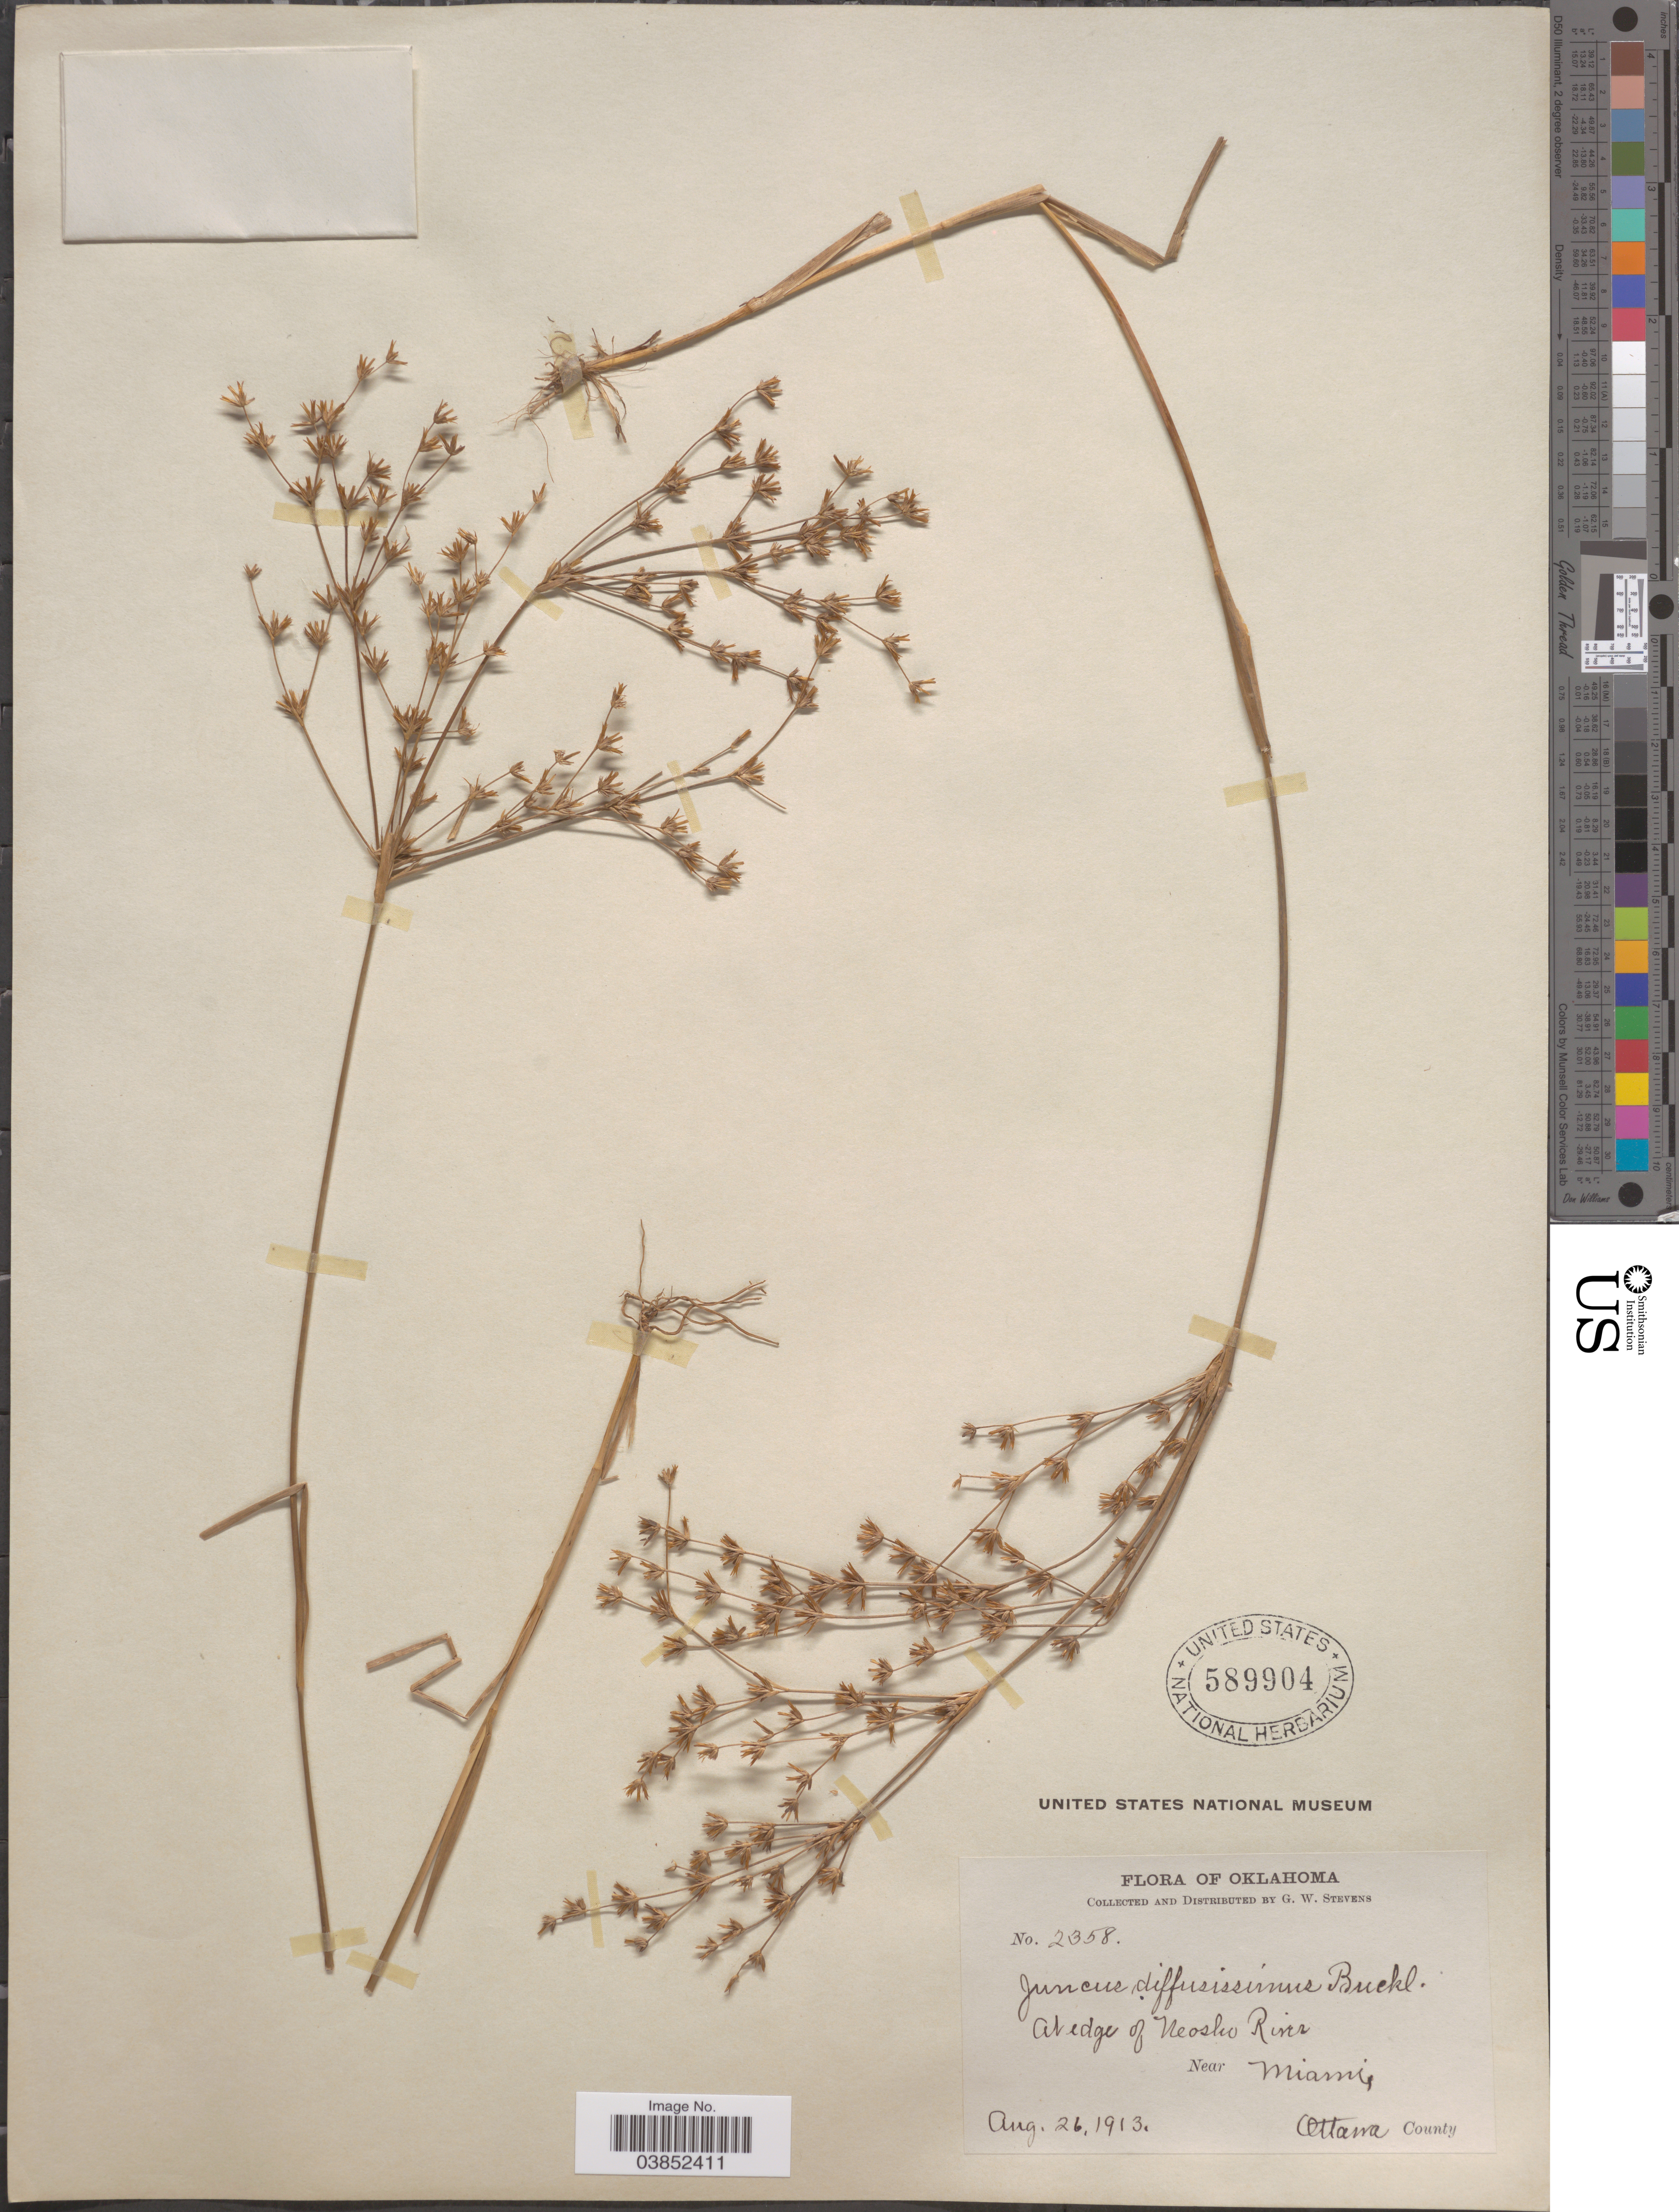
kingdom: Plantae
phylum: Tracheophyta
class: Liliopsida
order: Poales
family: Juncaceae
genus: Juncus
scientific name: Juncus diffusissimus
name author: Buckley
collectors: G. W. Stevens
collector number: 2358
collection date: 1913-08-26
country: United States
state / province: Oklahoma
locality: At edge of Neosho River near Miami.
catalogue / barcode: US 589904